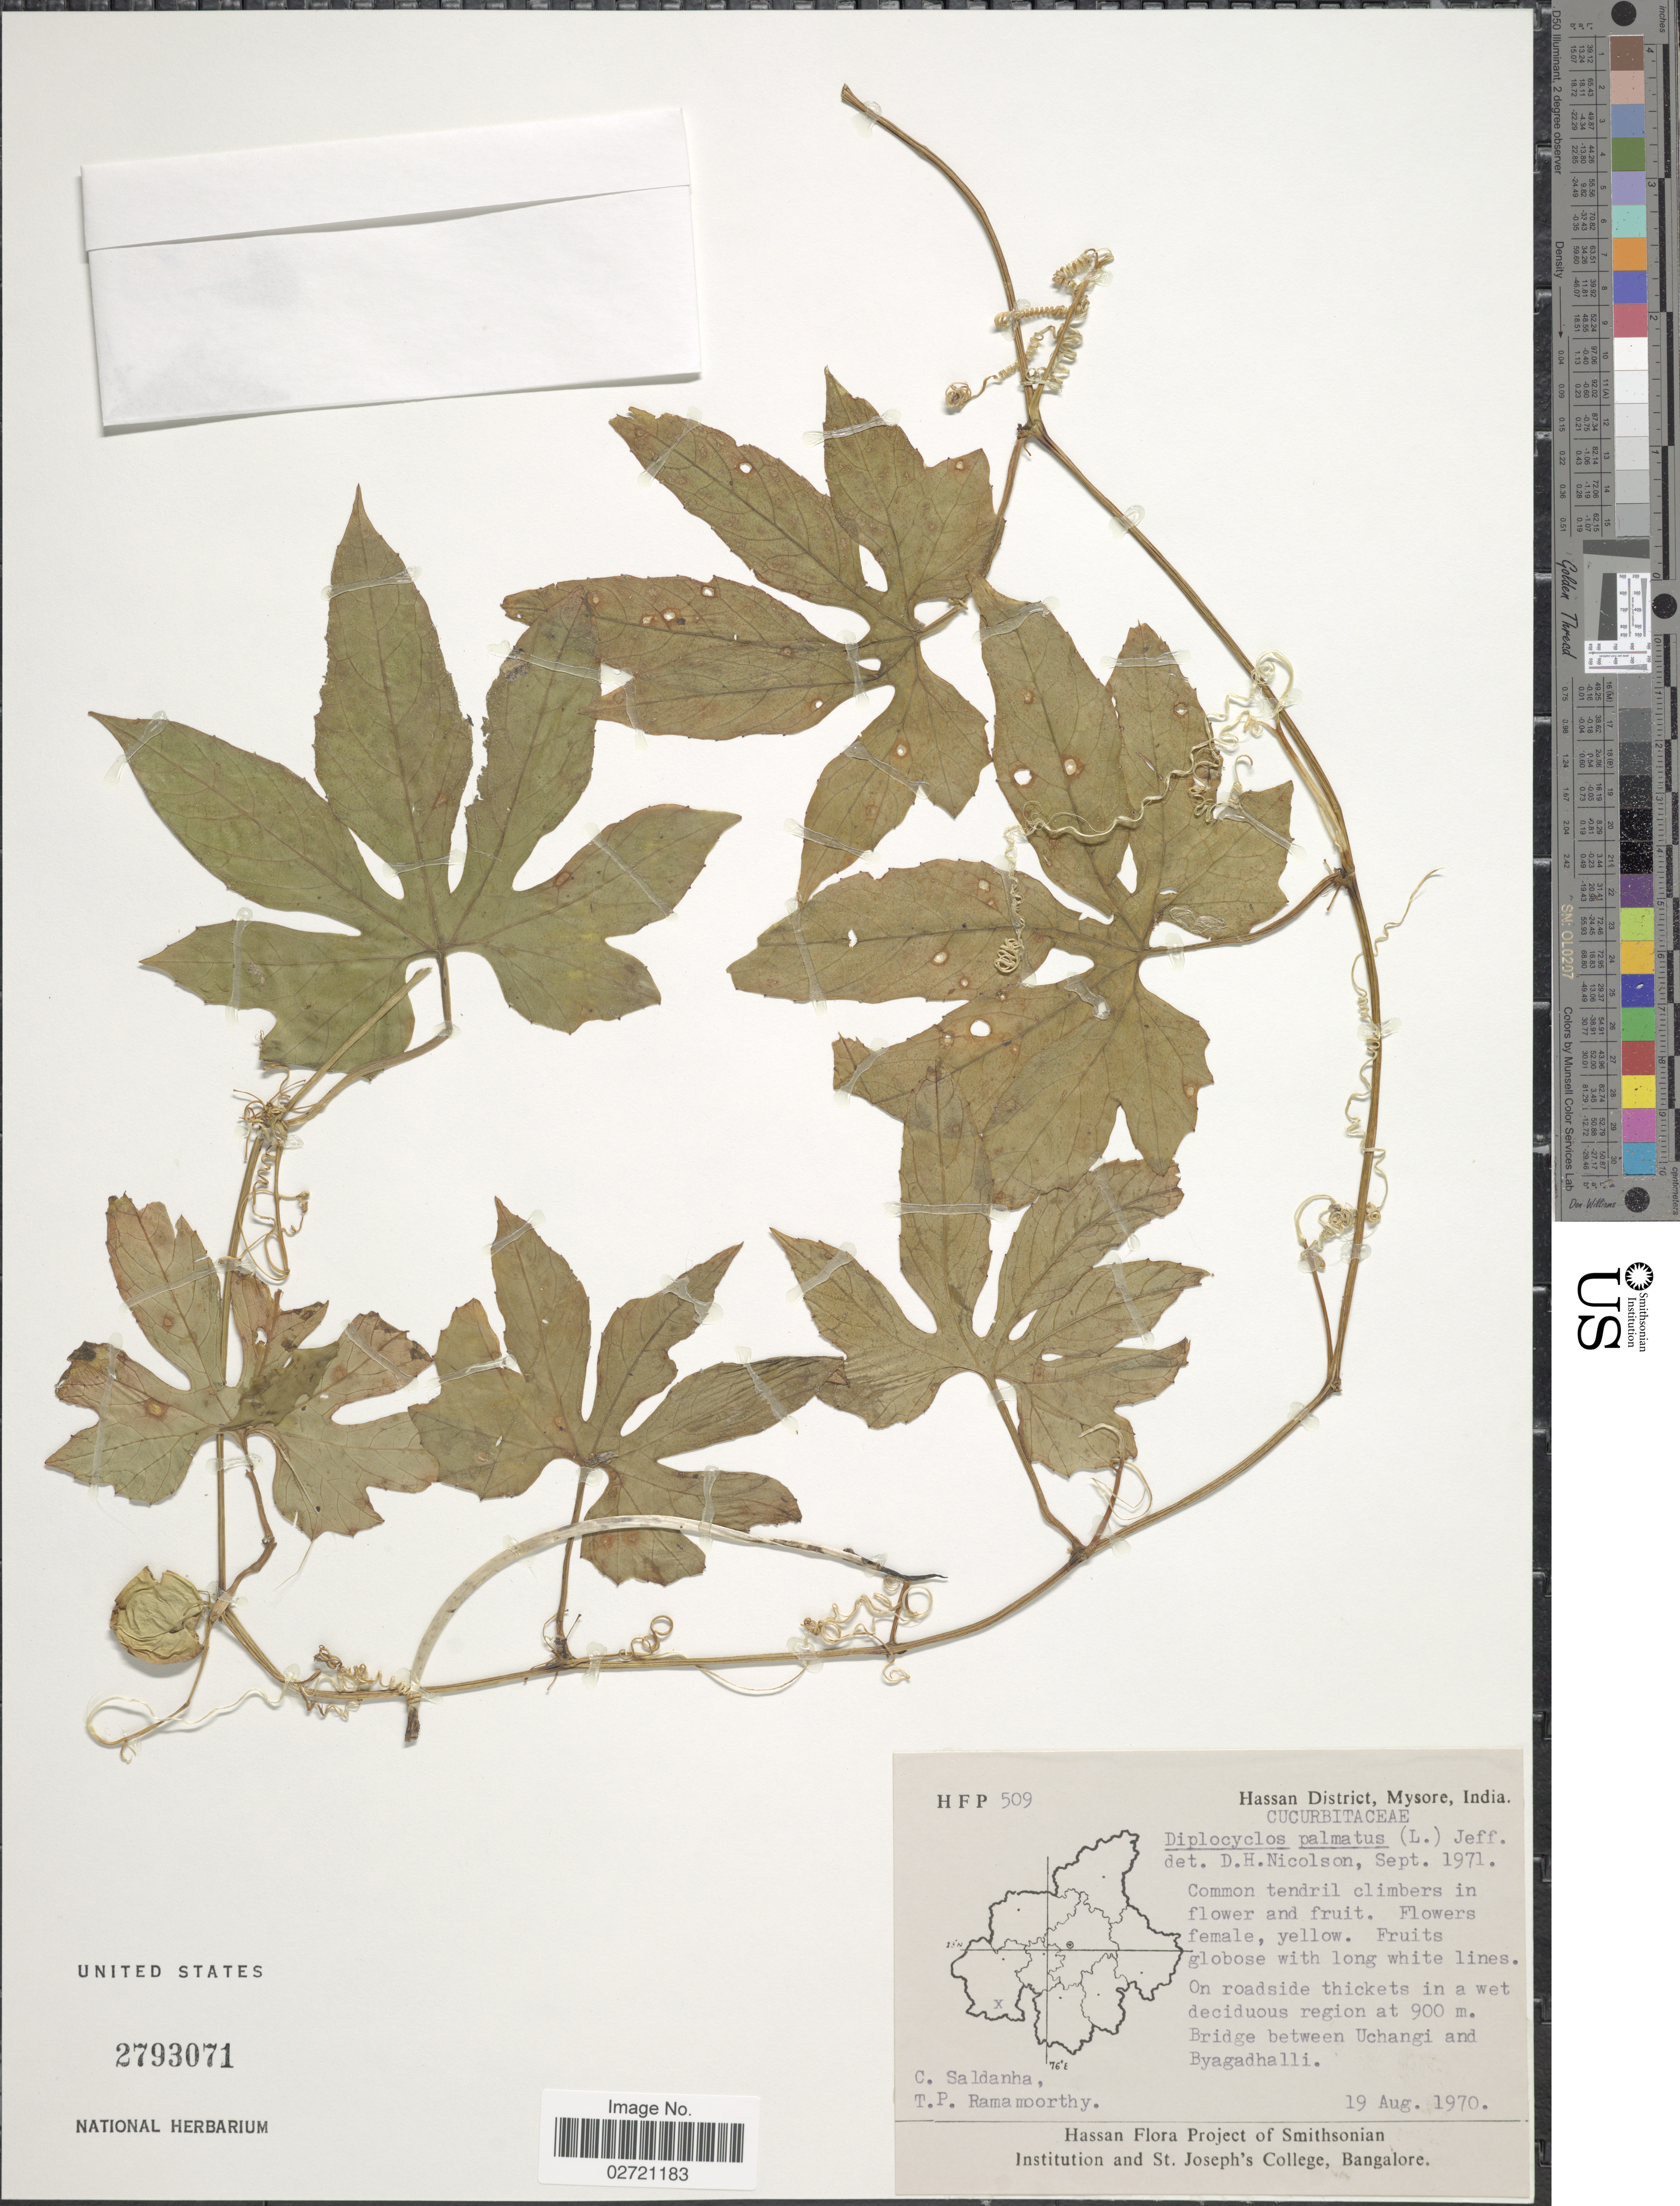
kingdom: Plantae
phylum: Tracheophyta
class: Magnoliopsida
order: Cucurbitales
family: Cucurbitaceae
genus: Diplocyclos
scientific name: Diplocyclos palmatus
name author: (L.) C. Jeffrey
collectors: C. Saldanha & T. P. Ramamoorthy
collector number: HFP 509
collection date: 1970-08-19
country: India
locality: Hassan District, Mysore. Bridge between Uchangi and Byagadhalli.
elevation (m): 900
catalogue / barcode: US 2793071